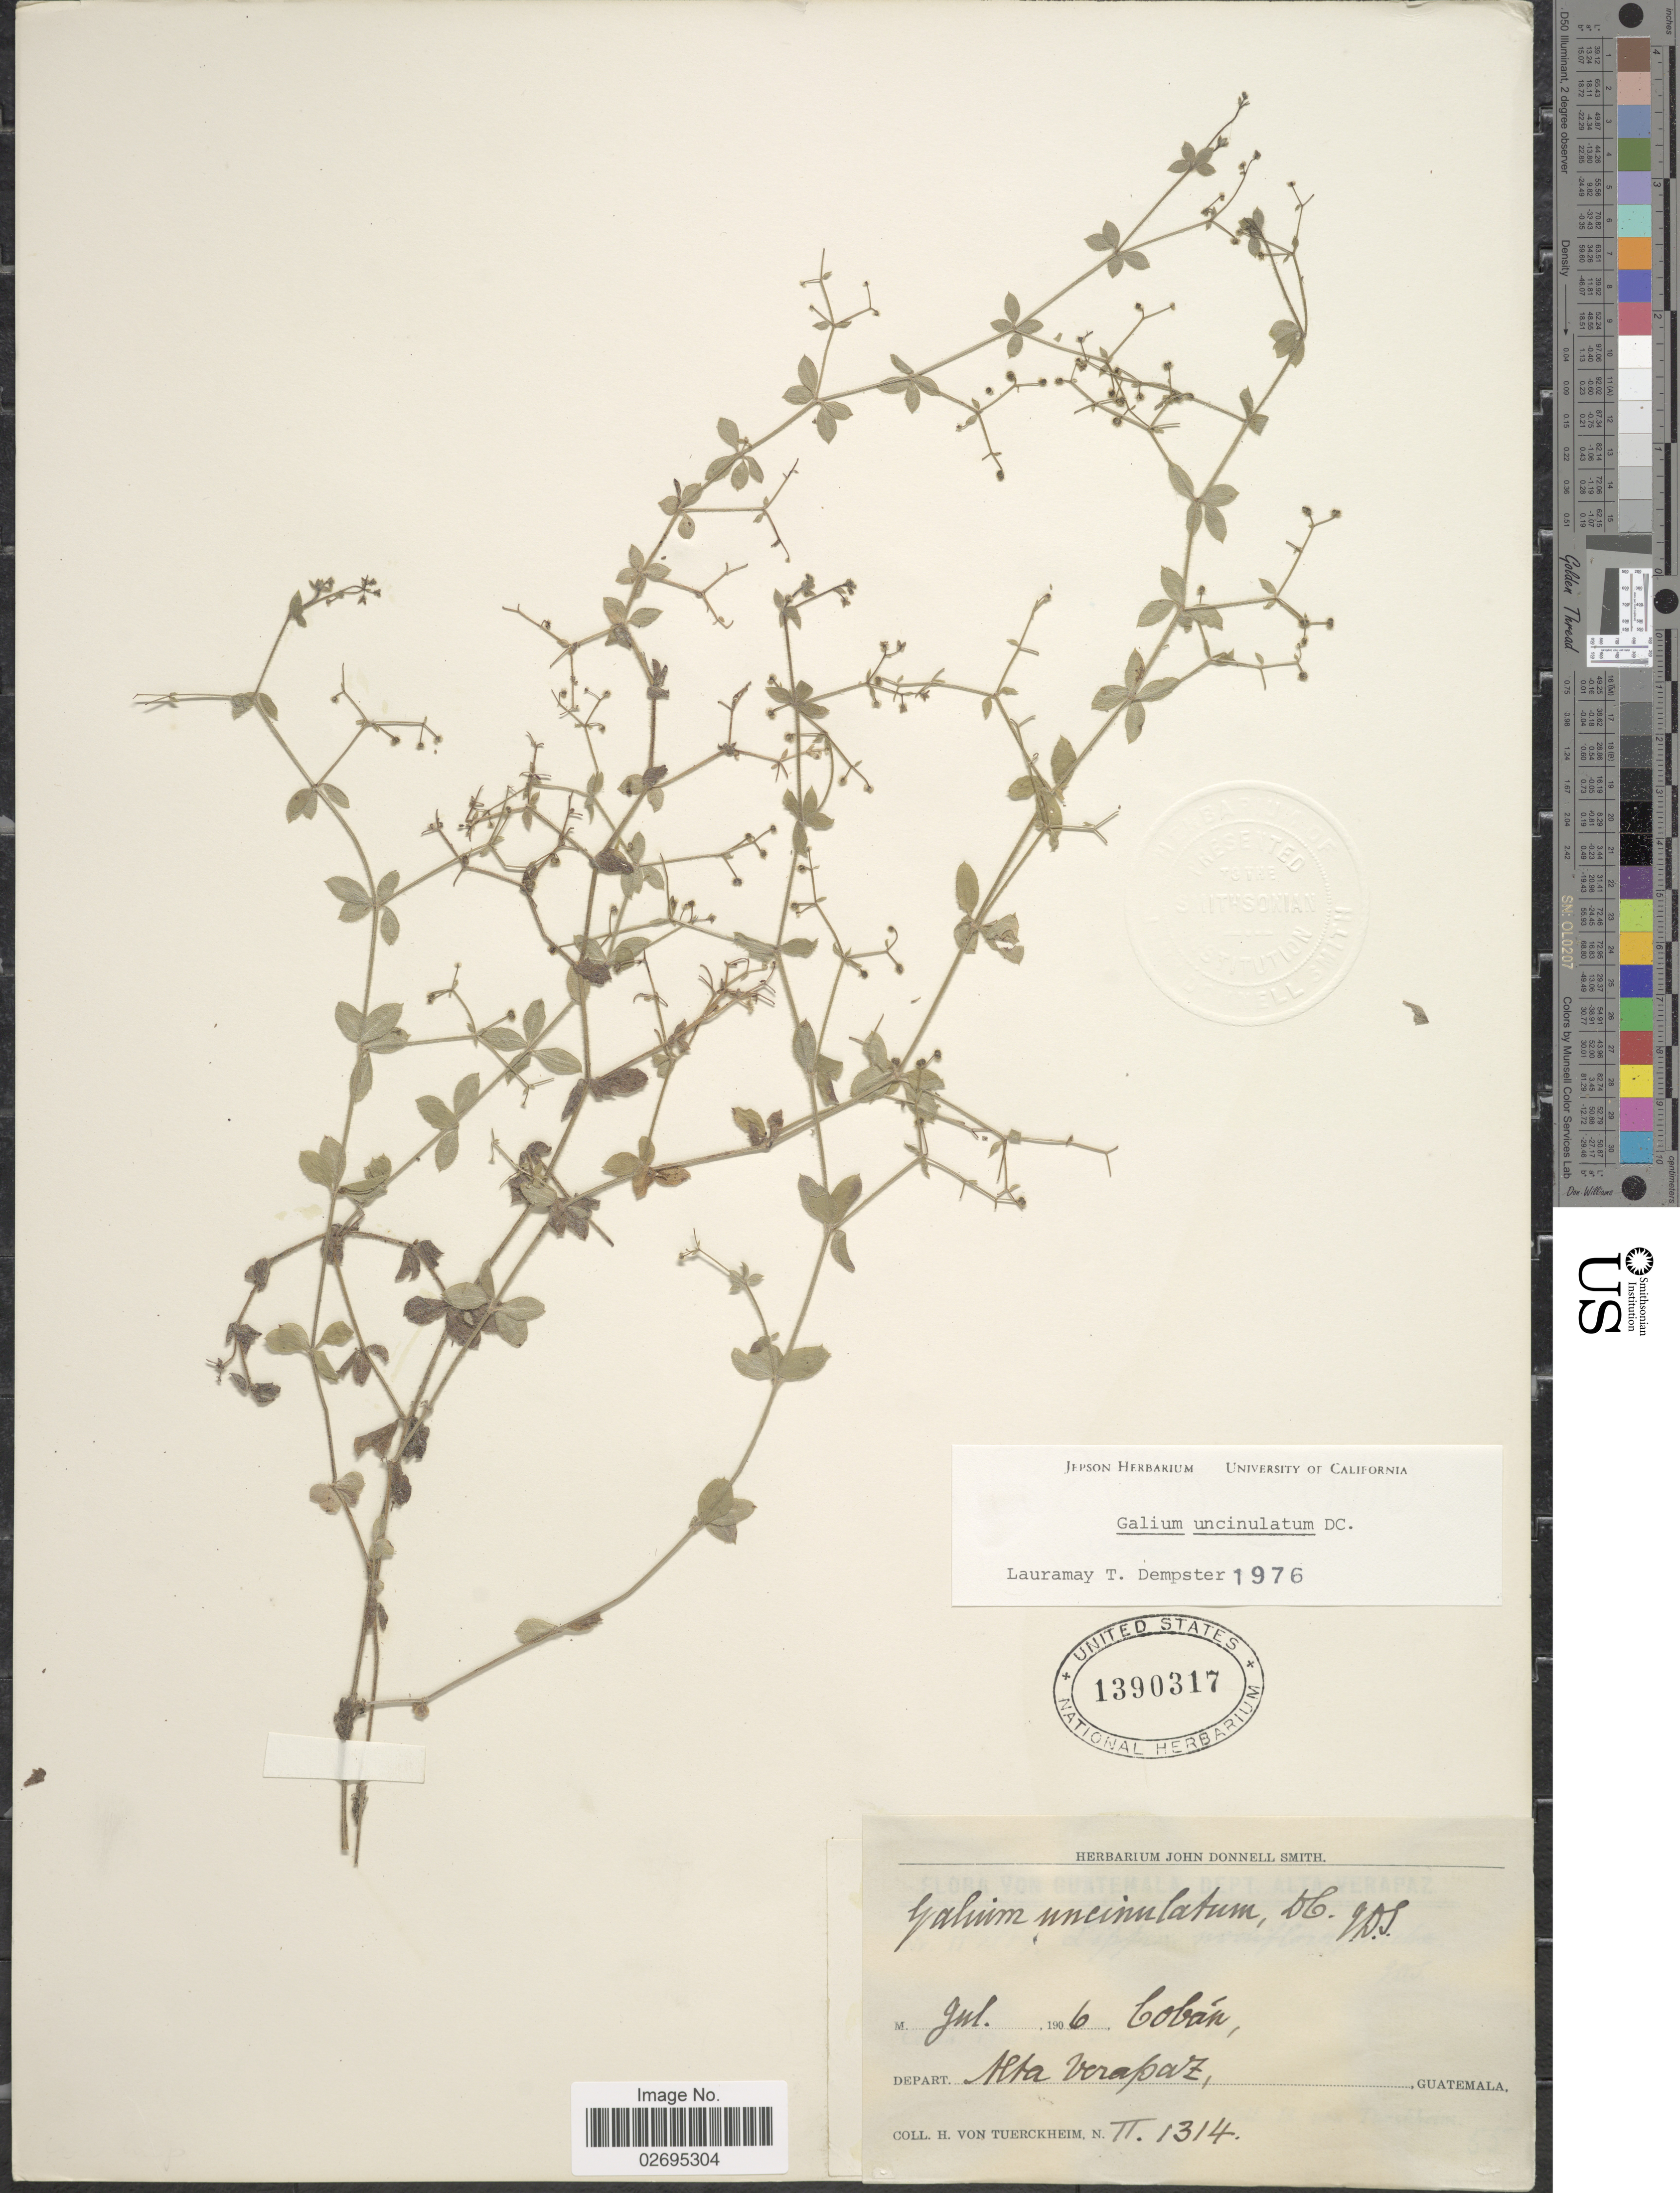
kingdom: Plantae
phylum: Tracheophyta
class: Magnoliopsida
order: Gentianales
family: Rubiaceae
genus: Galium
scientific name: Galium uncinulatum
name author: DC.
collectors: H. von Türckheim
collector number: II 1314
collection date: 1906-07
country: Guatemala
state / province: Alta Verapaz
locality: Coban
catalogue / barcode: US 1390317